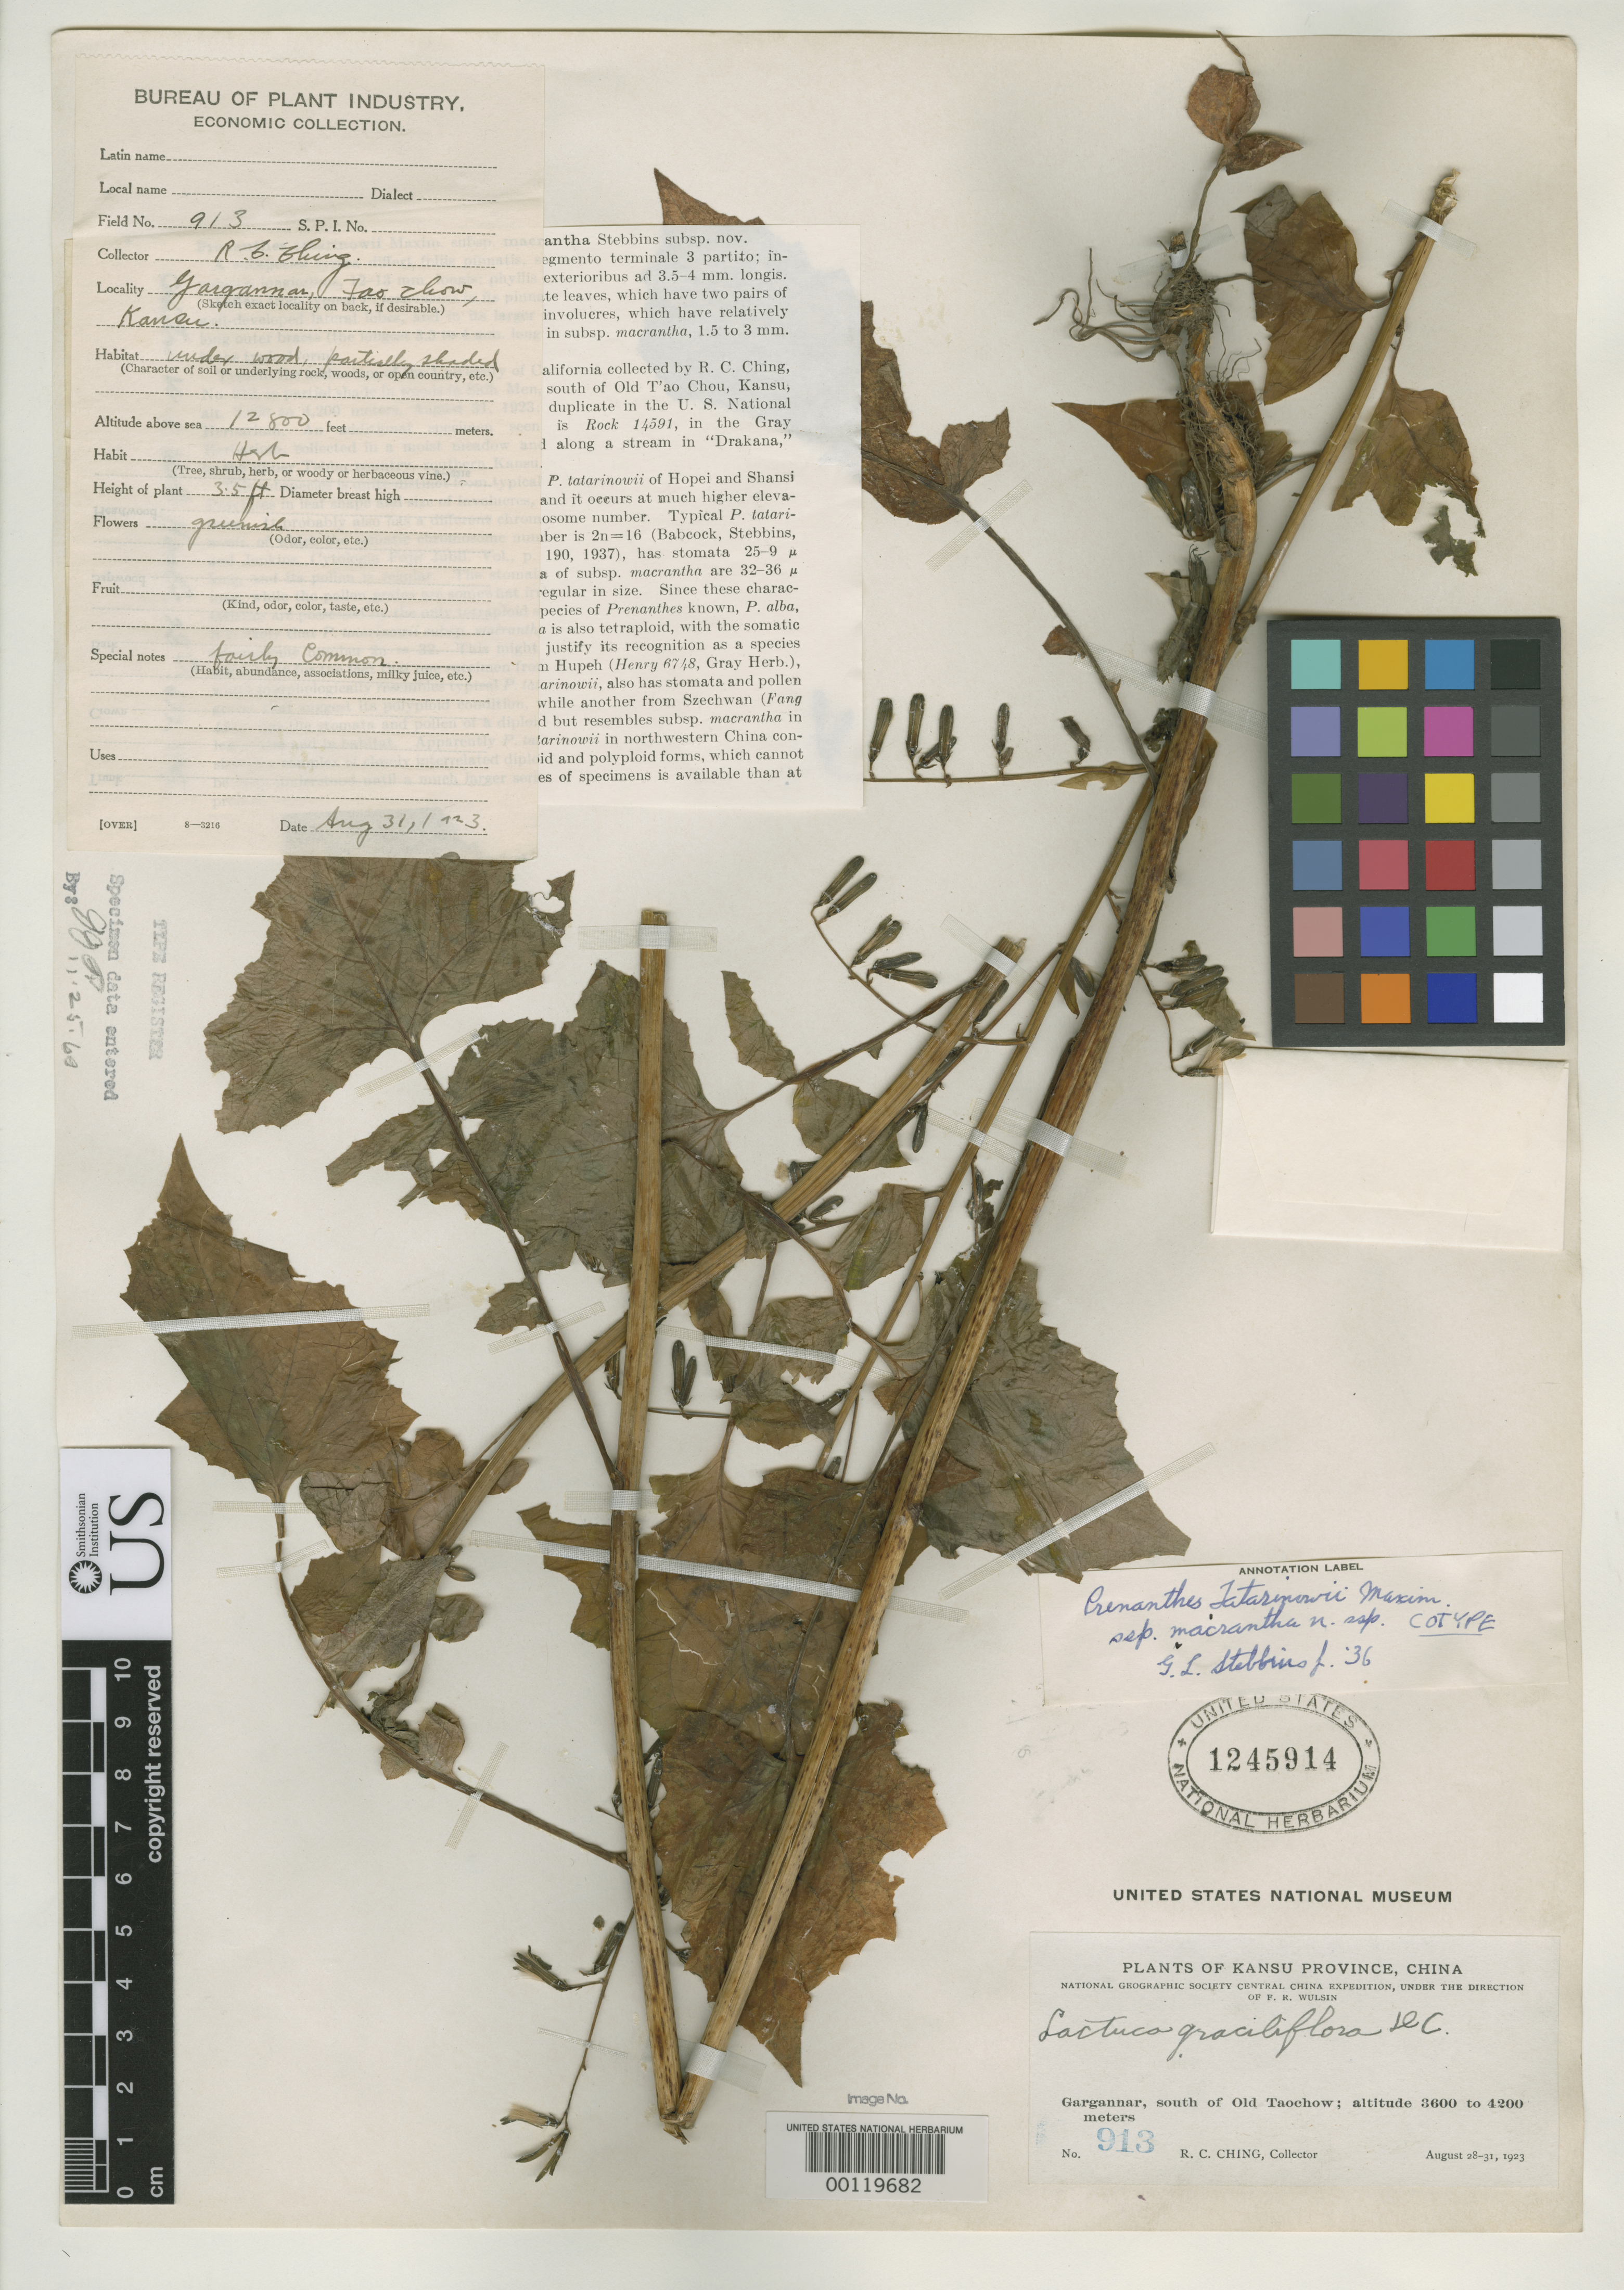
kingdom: Plantae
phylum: Tracheophyta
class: Magnoliopsida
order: Asterales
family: Asteraceae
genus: Prenanthes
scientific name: Prenanthes tatarinowii subsp. macrantha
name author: Stebbins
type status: Isotype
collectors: R. C. Ching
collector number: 913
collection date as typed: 21 Aug 1923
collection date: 1923-08-21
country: China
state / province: Gansu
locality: Old Taochow.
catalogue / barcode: US 1245914